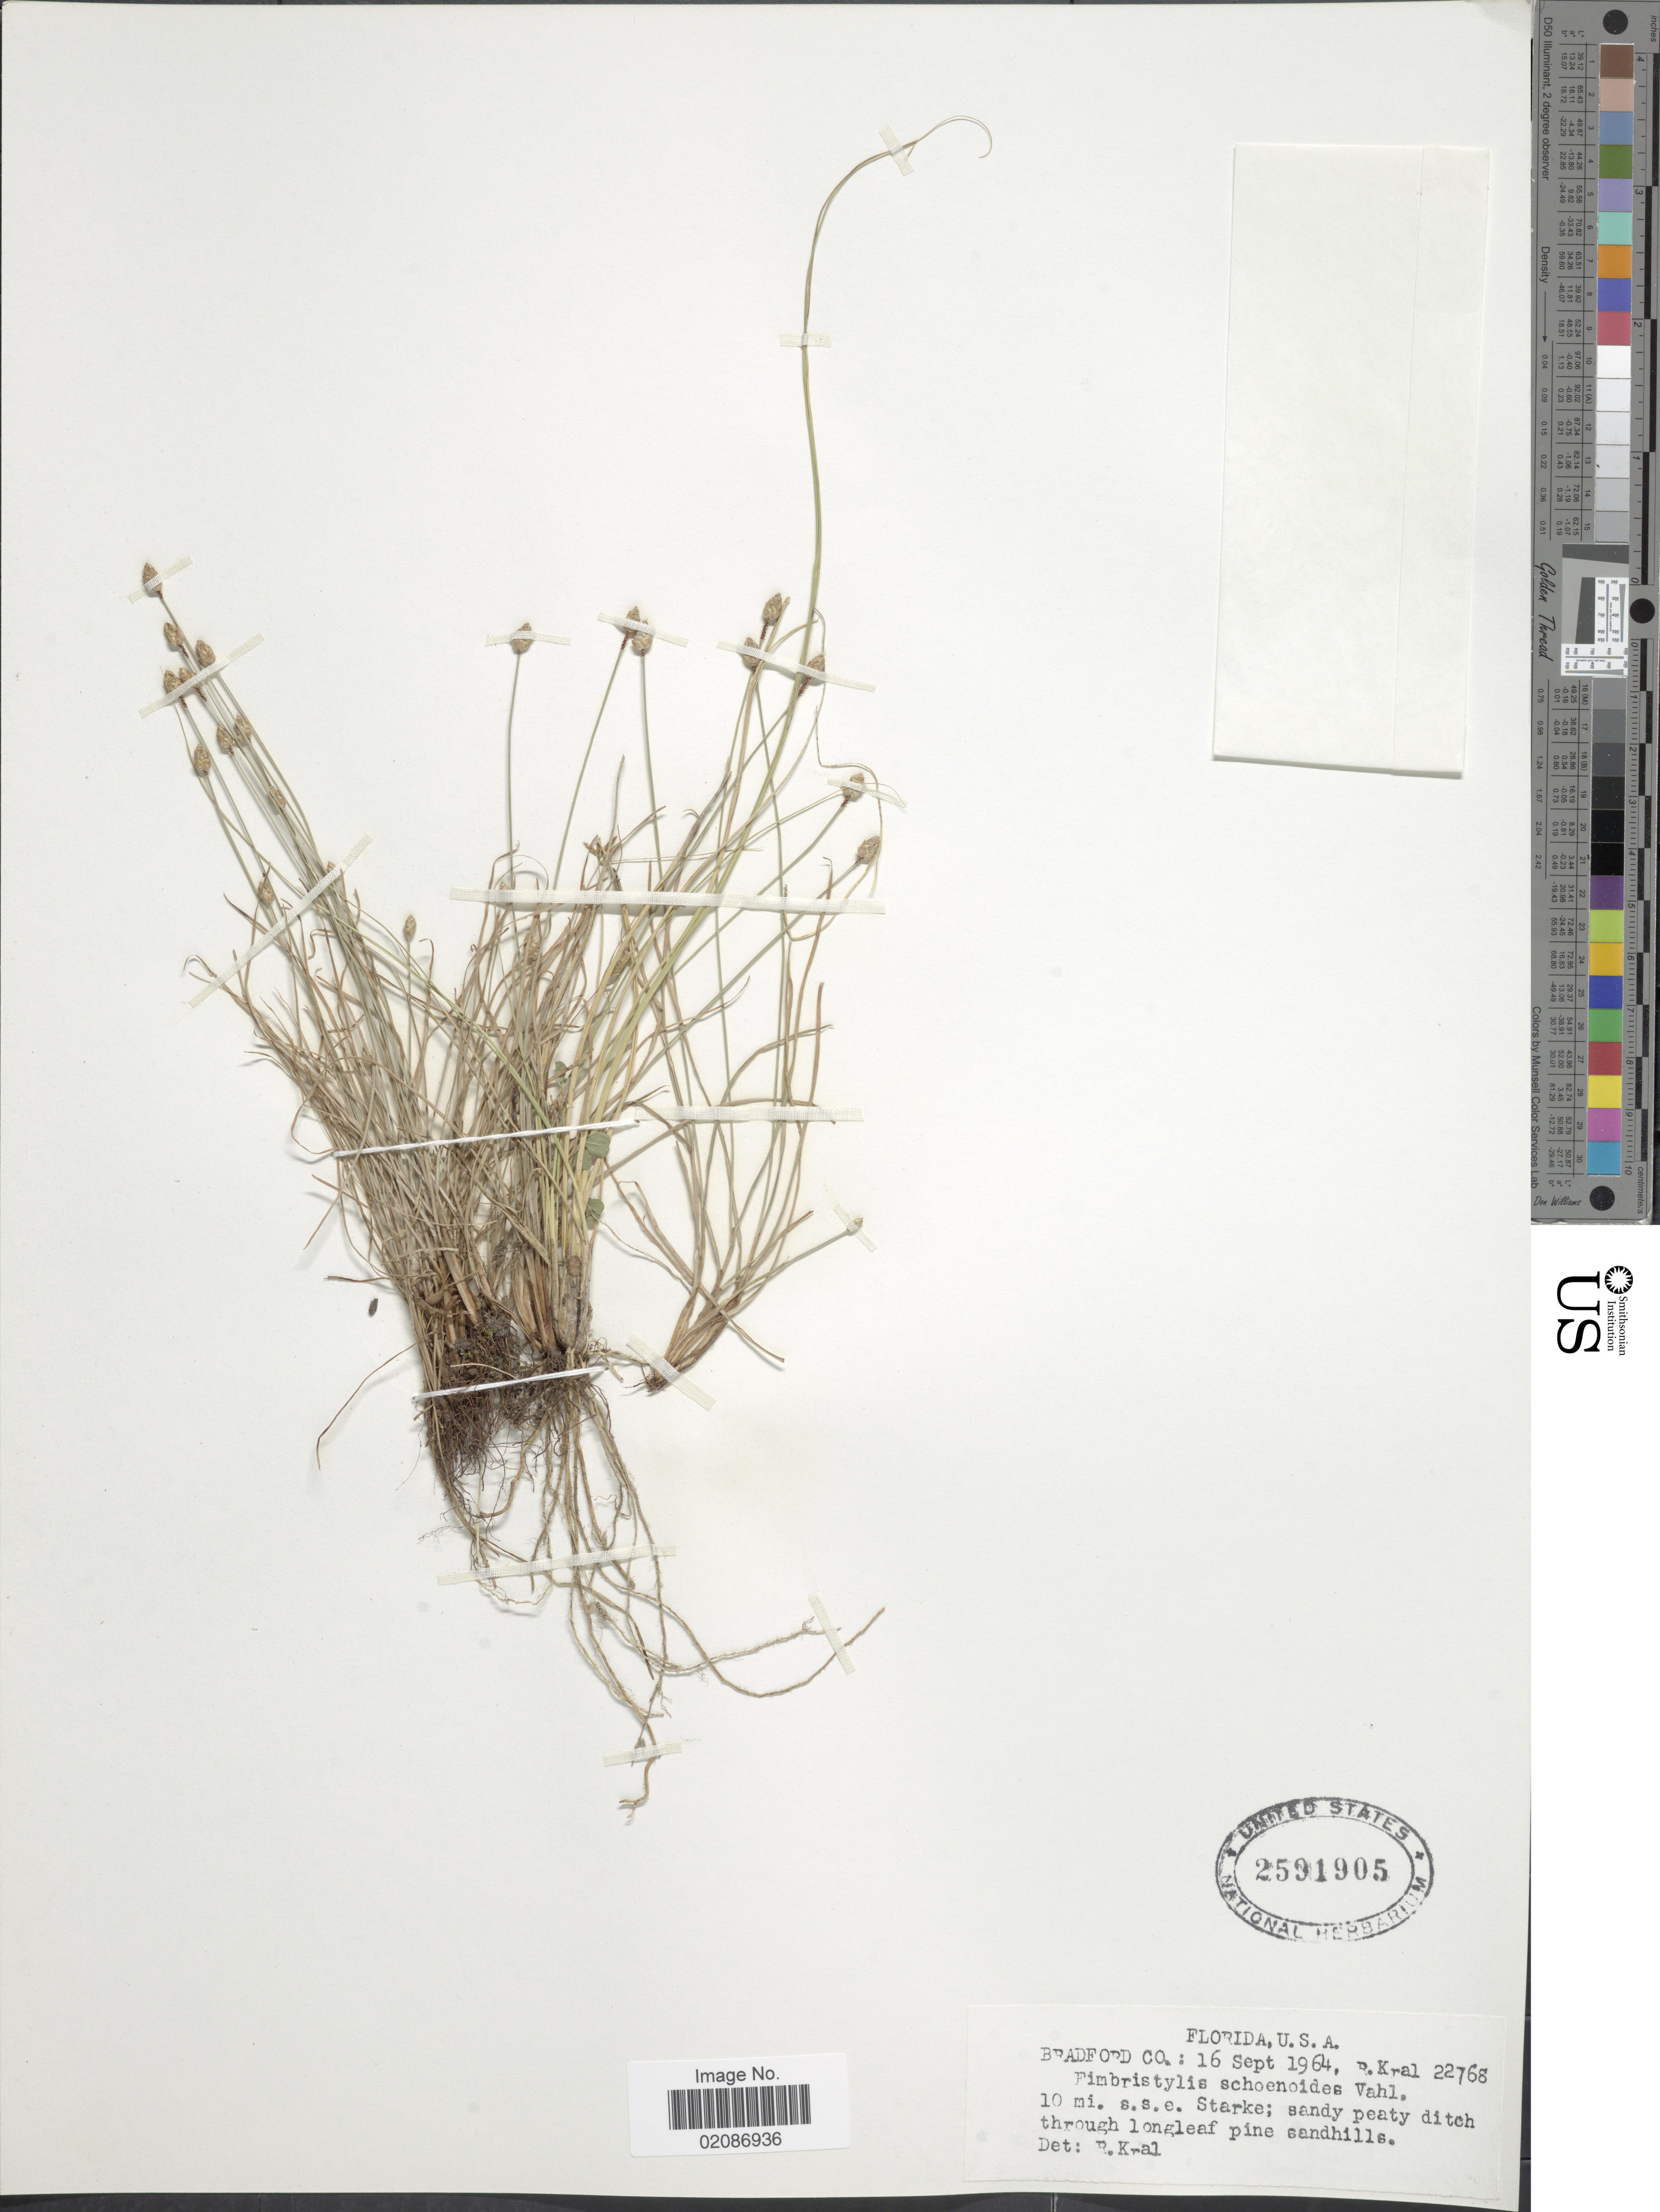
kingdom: Plantae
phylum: Tracheophyta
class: Liliopsida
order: Poales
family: Cyperaceae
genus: Fimbristylis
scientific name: Fimbristylis schoenoides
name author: (Retz.) Vahl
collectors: R. Kral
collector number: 22768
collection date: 1964-09-16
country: United States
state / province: Florida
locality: Bradford Co.: 1- mi. s.s.e. Starke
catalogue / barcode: US 2591905